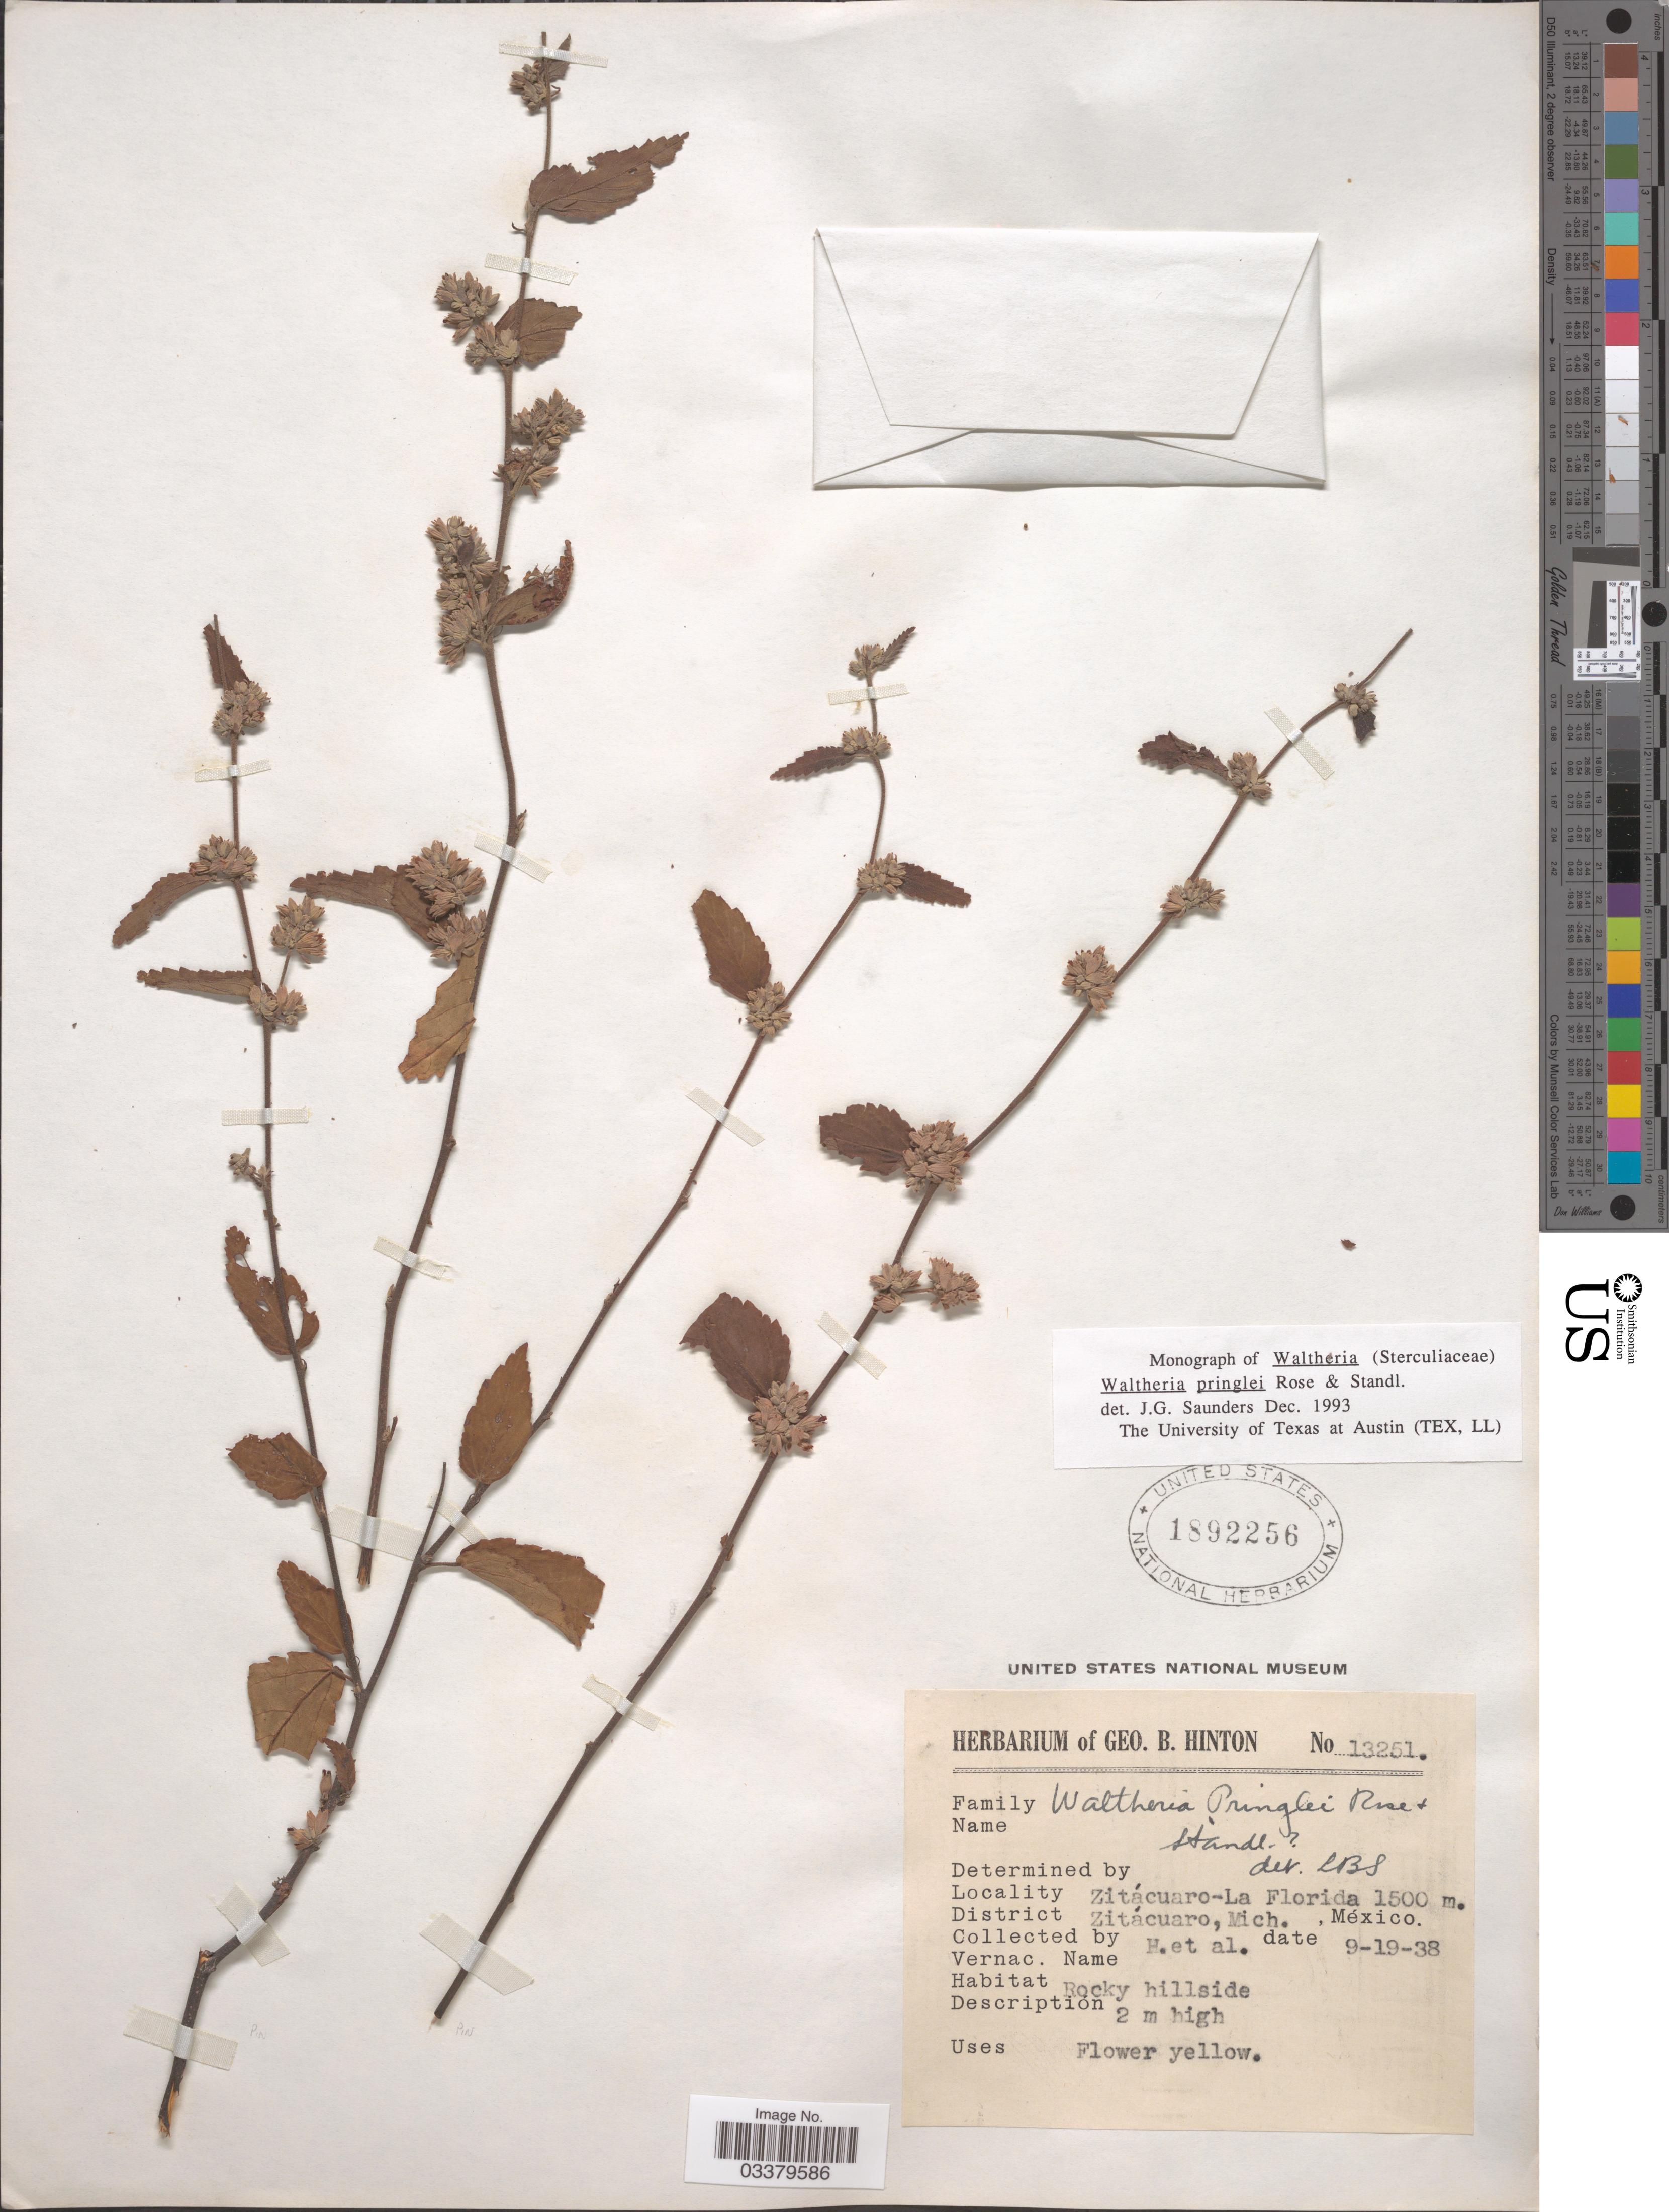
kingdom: Plantae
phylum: Tracheophyta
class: Magnoliopsida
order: Malvales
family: Malvaceae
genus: Waltheria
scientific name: Waltheria pringlei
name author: Rose & Standl.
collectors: G. B. Hinton & et al.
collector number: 13251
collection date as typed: Transcribed d/m/y: 19/9/38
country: Mexico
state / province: Michoacán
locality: Zitácuaro-La Florida. District Zitácuaro, Mich.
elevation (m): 1500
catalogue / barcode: US 1892256